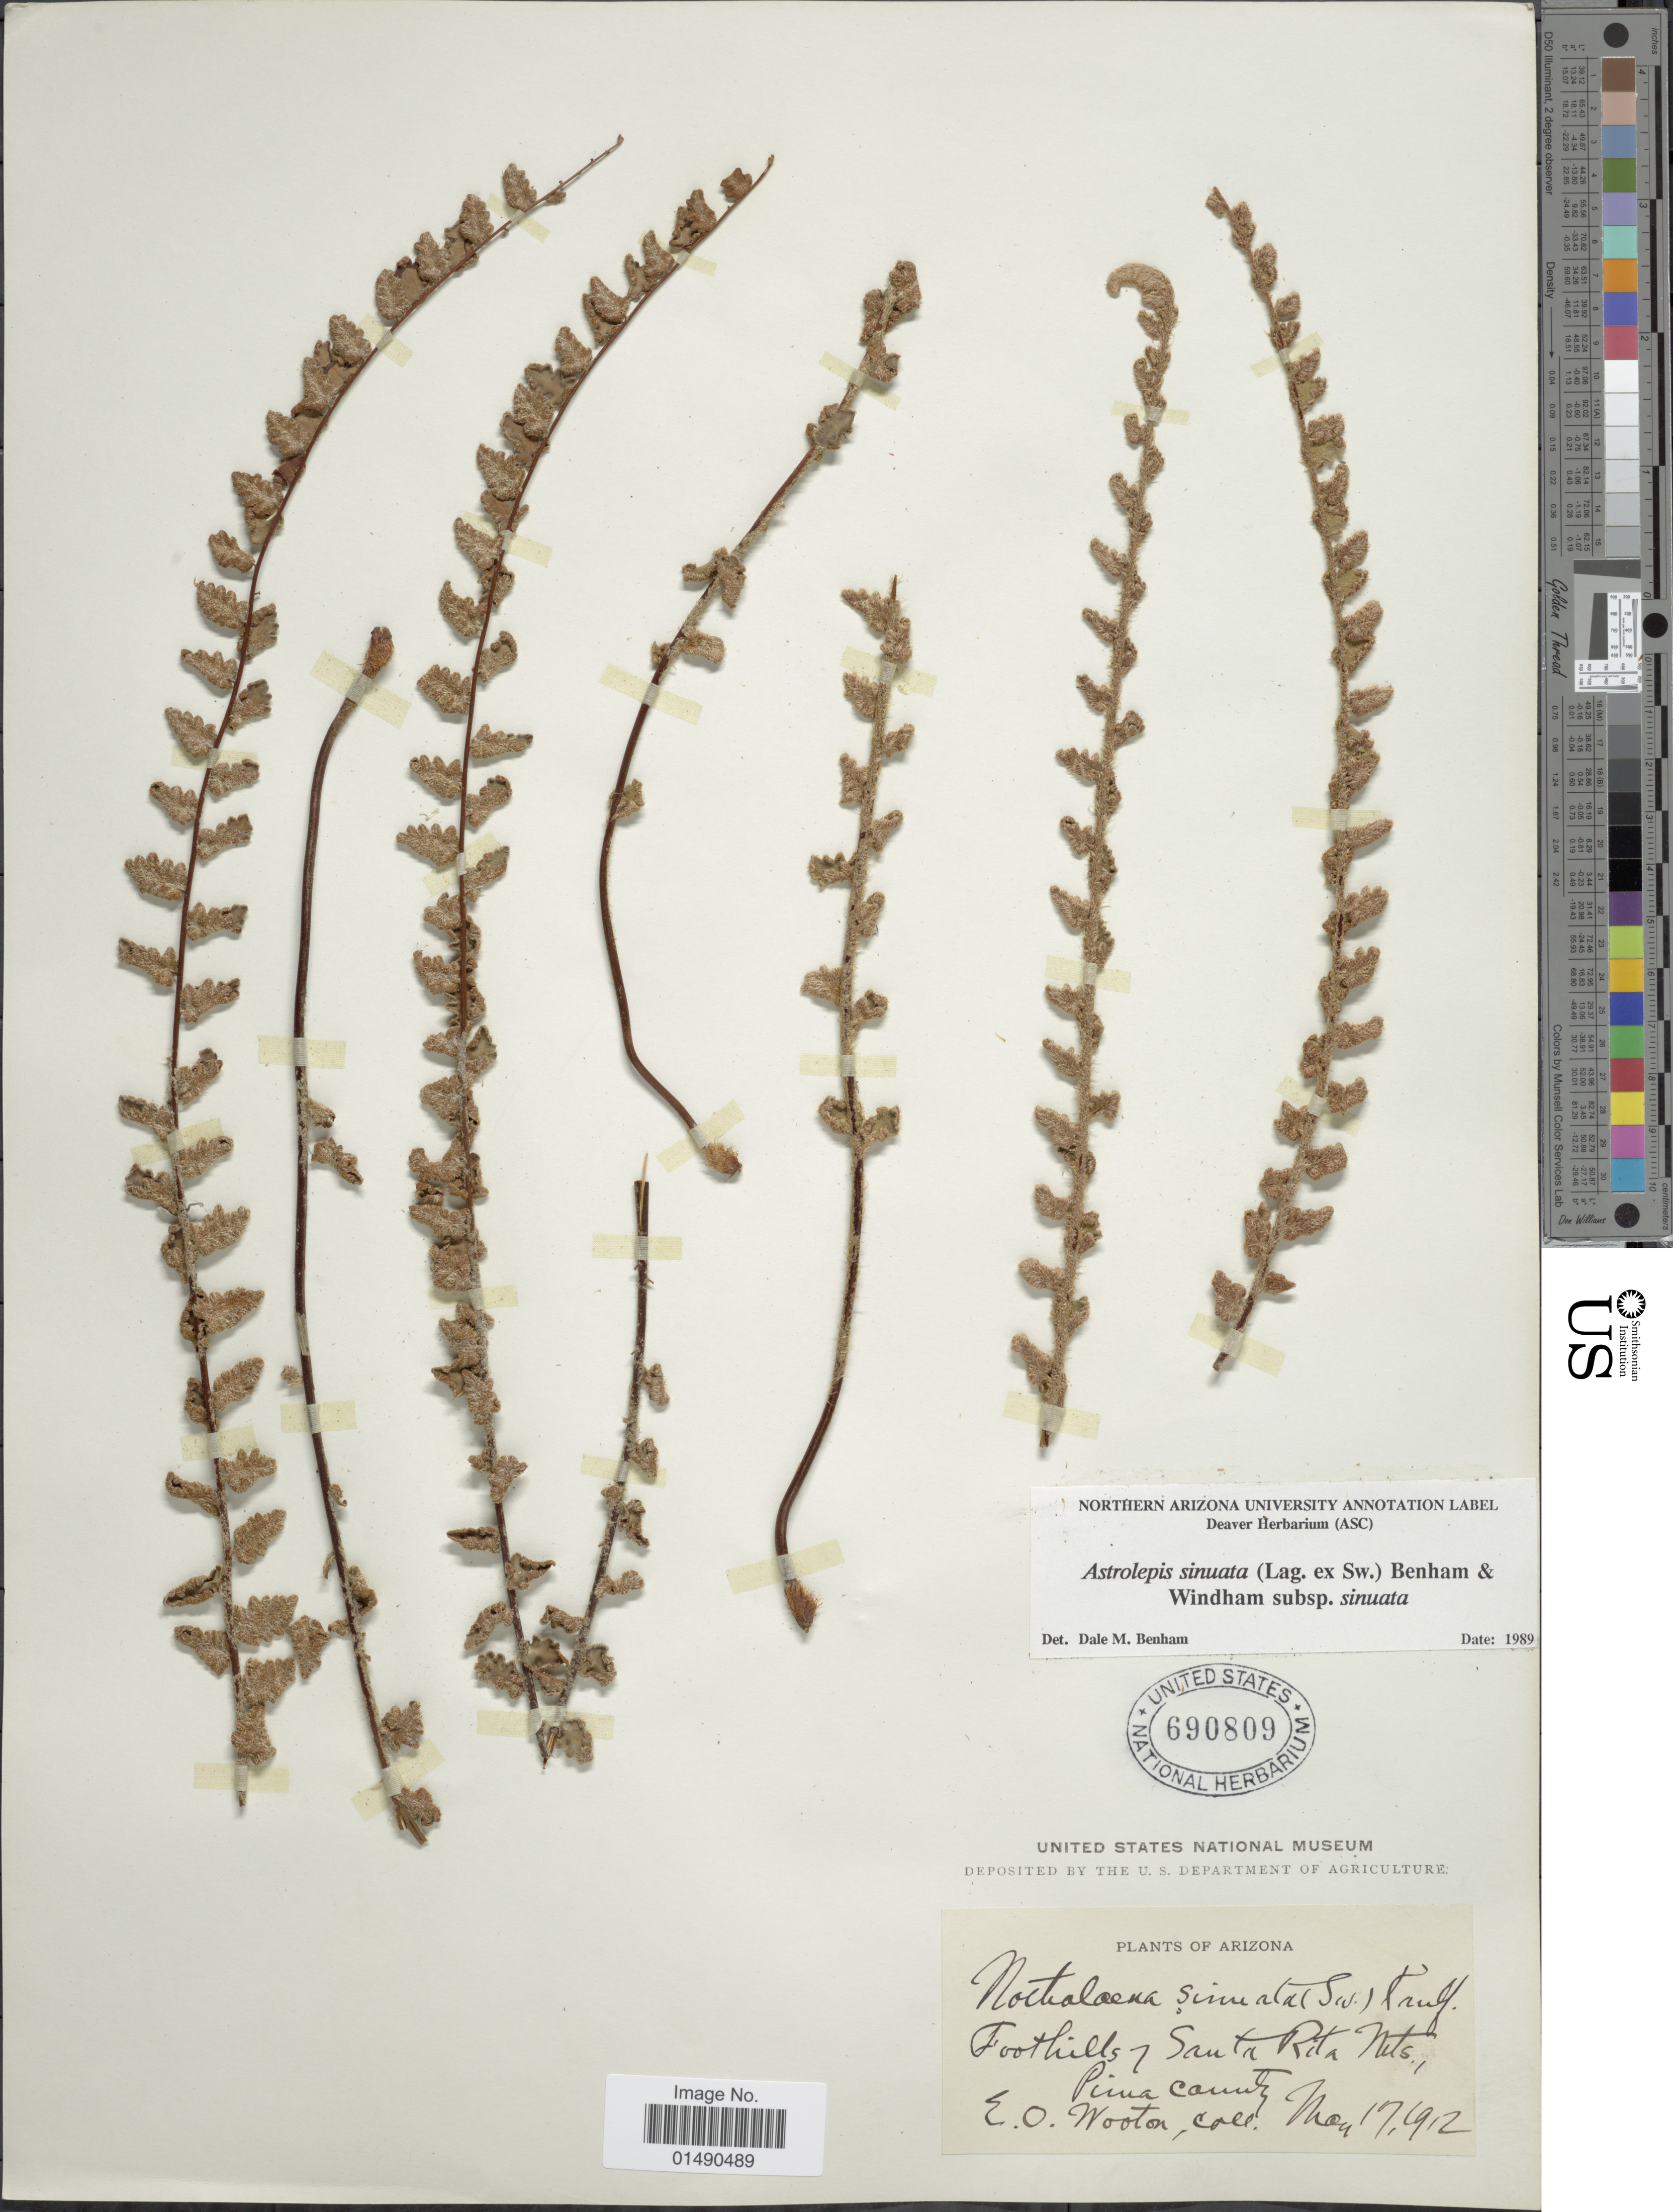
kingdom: Plantae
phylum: Tracheophyta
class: Polypodiopsida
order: Polypodiales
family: Pteridaceae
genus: Astrolepis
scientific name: Astrolepis sinuata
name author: (Lag. ex Sw.) D.M. Benham & Windham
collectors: E. O. Wooton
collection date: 1912-05-17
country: United States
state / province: Arizona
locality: Foothills of Santa Rita Mts, Pima County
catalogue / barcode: US 690809